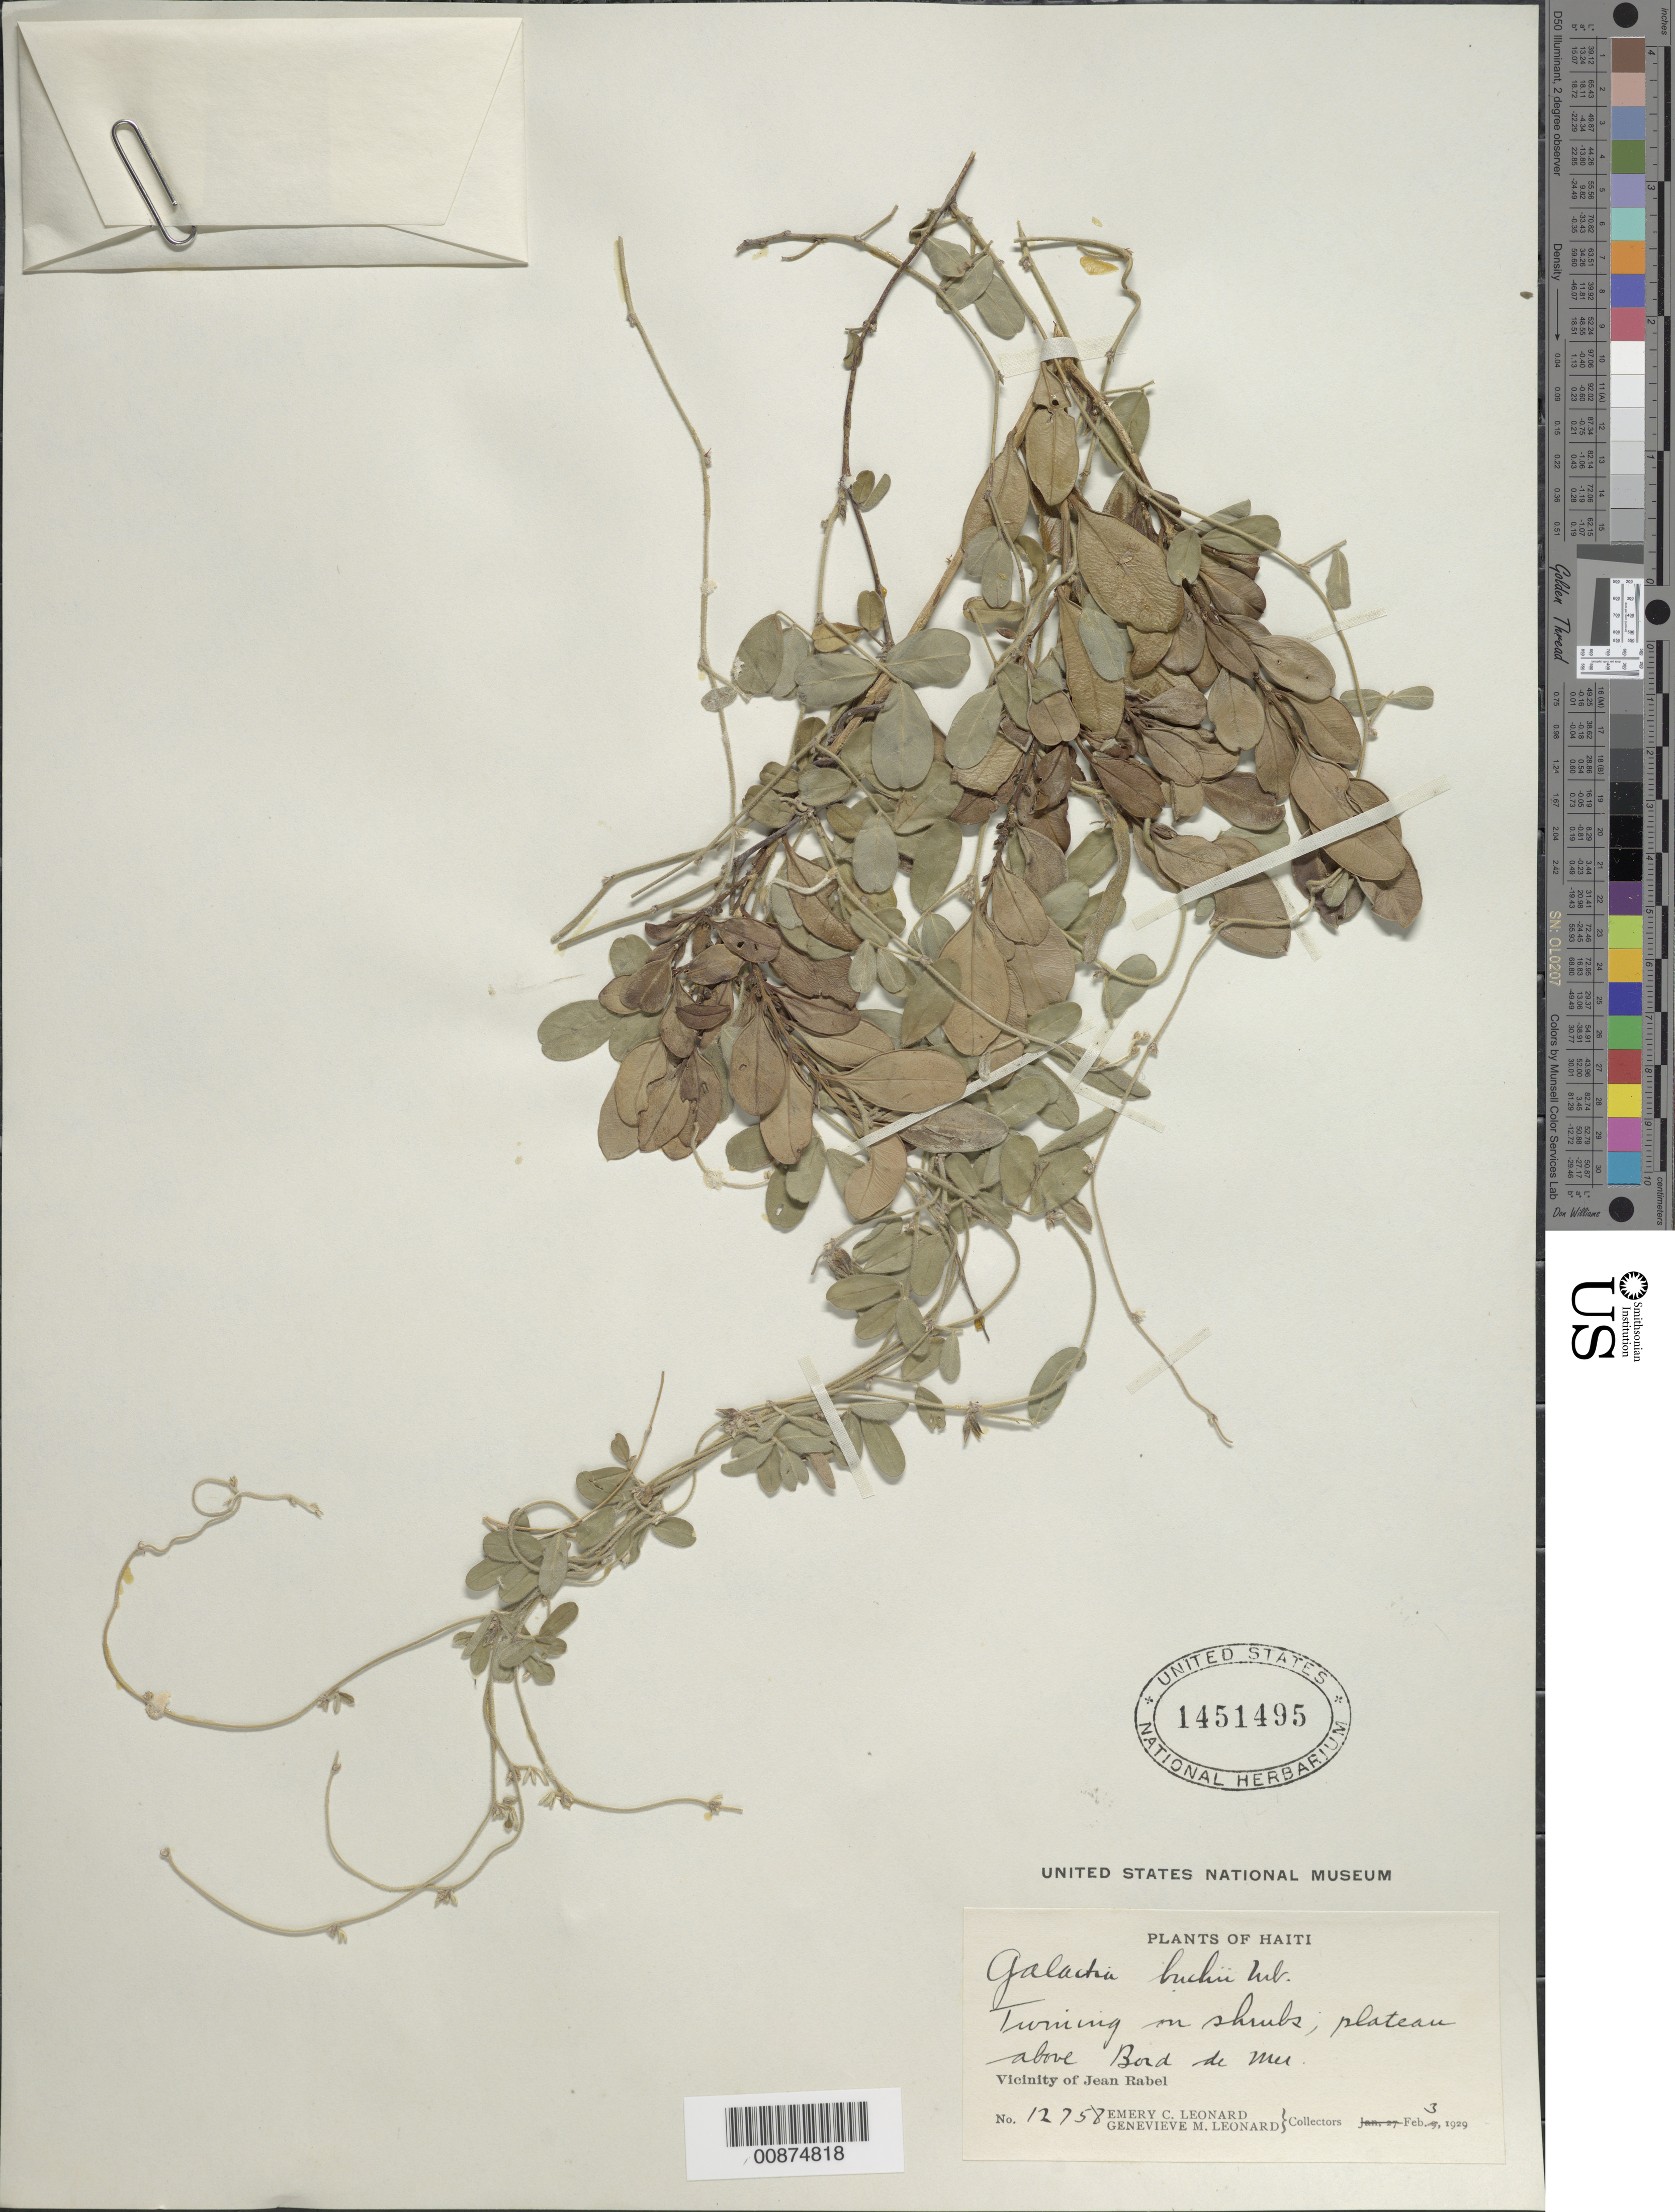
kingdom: Plantae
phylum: Tracheophyta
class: Magnoliopsida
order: Fabales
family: Fabaceae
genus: Galactia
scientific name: Galactia buchii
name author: Urb.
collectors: E. C. Leonard & G. M. Leonard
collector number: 12758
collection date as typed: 03 Feb 1929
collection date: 1929-02-03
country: Haiti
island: Hispaniola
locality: Plateau above Bord du Mer. Vicinity of Jean Rabel.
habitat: Twining on shrubs; plateau.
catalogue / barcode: US 1451495